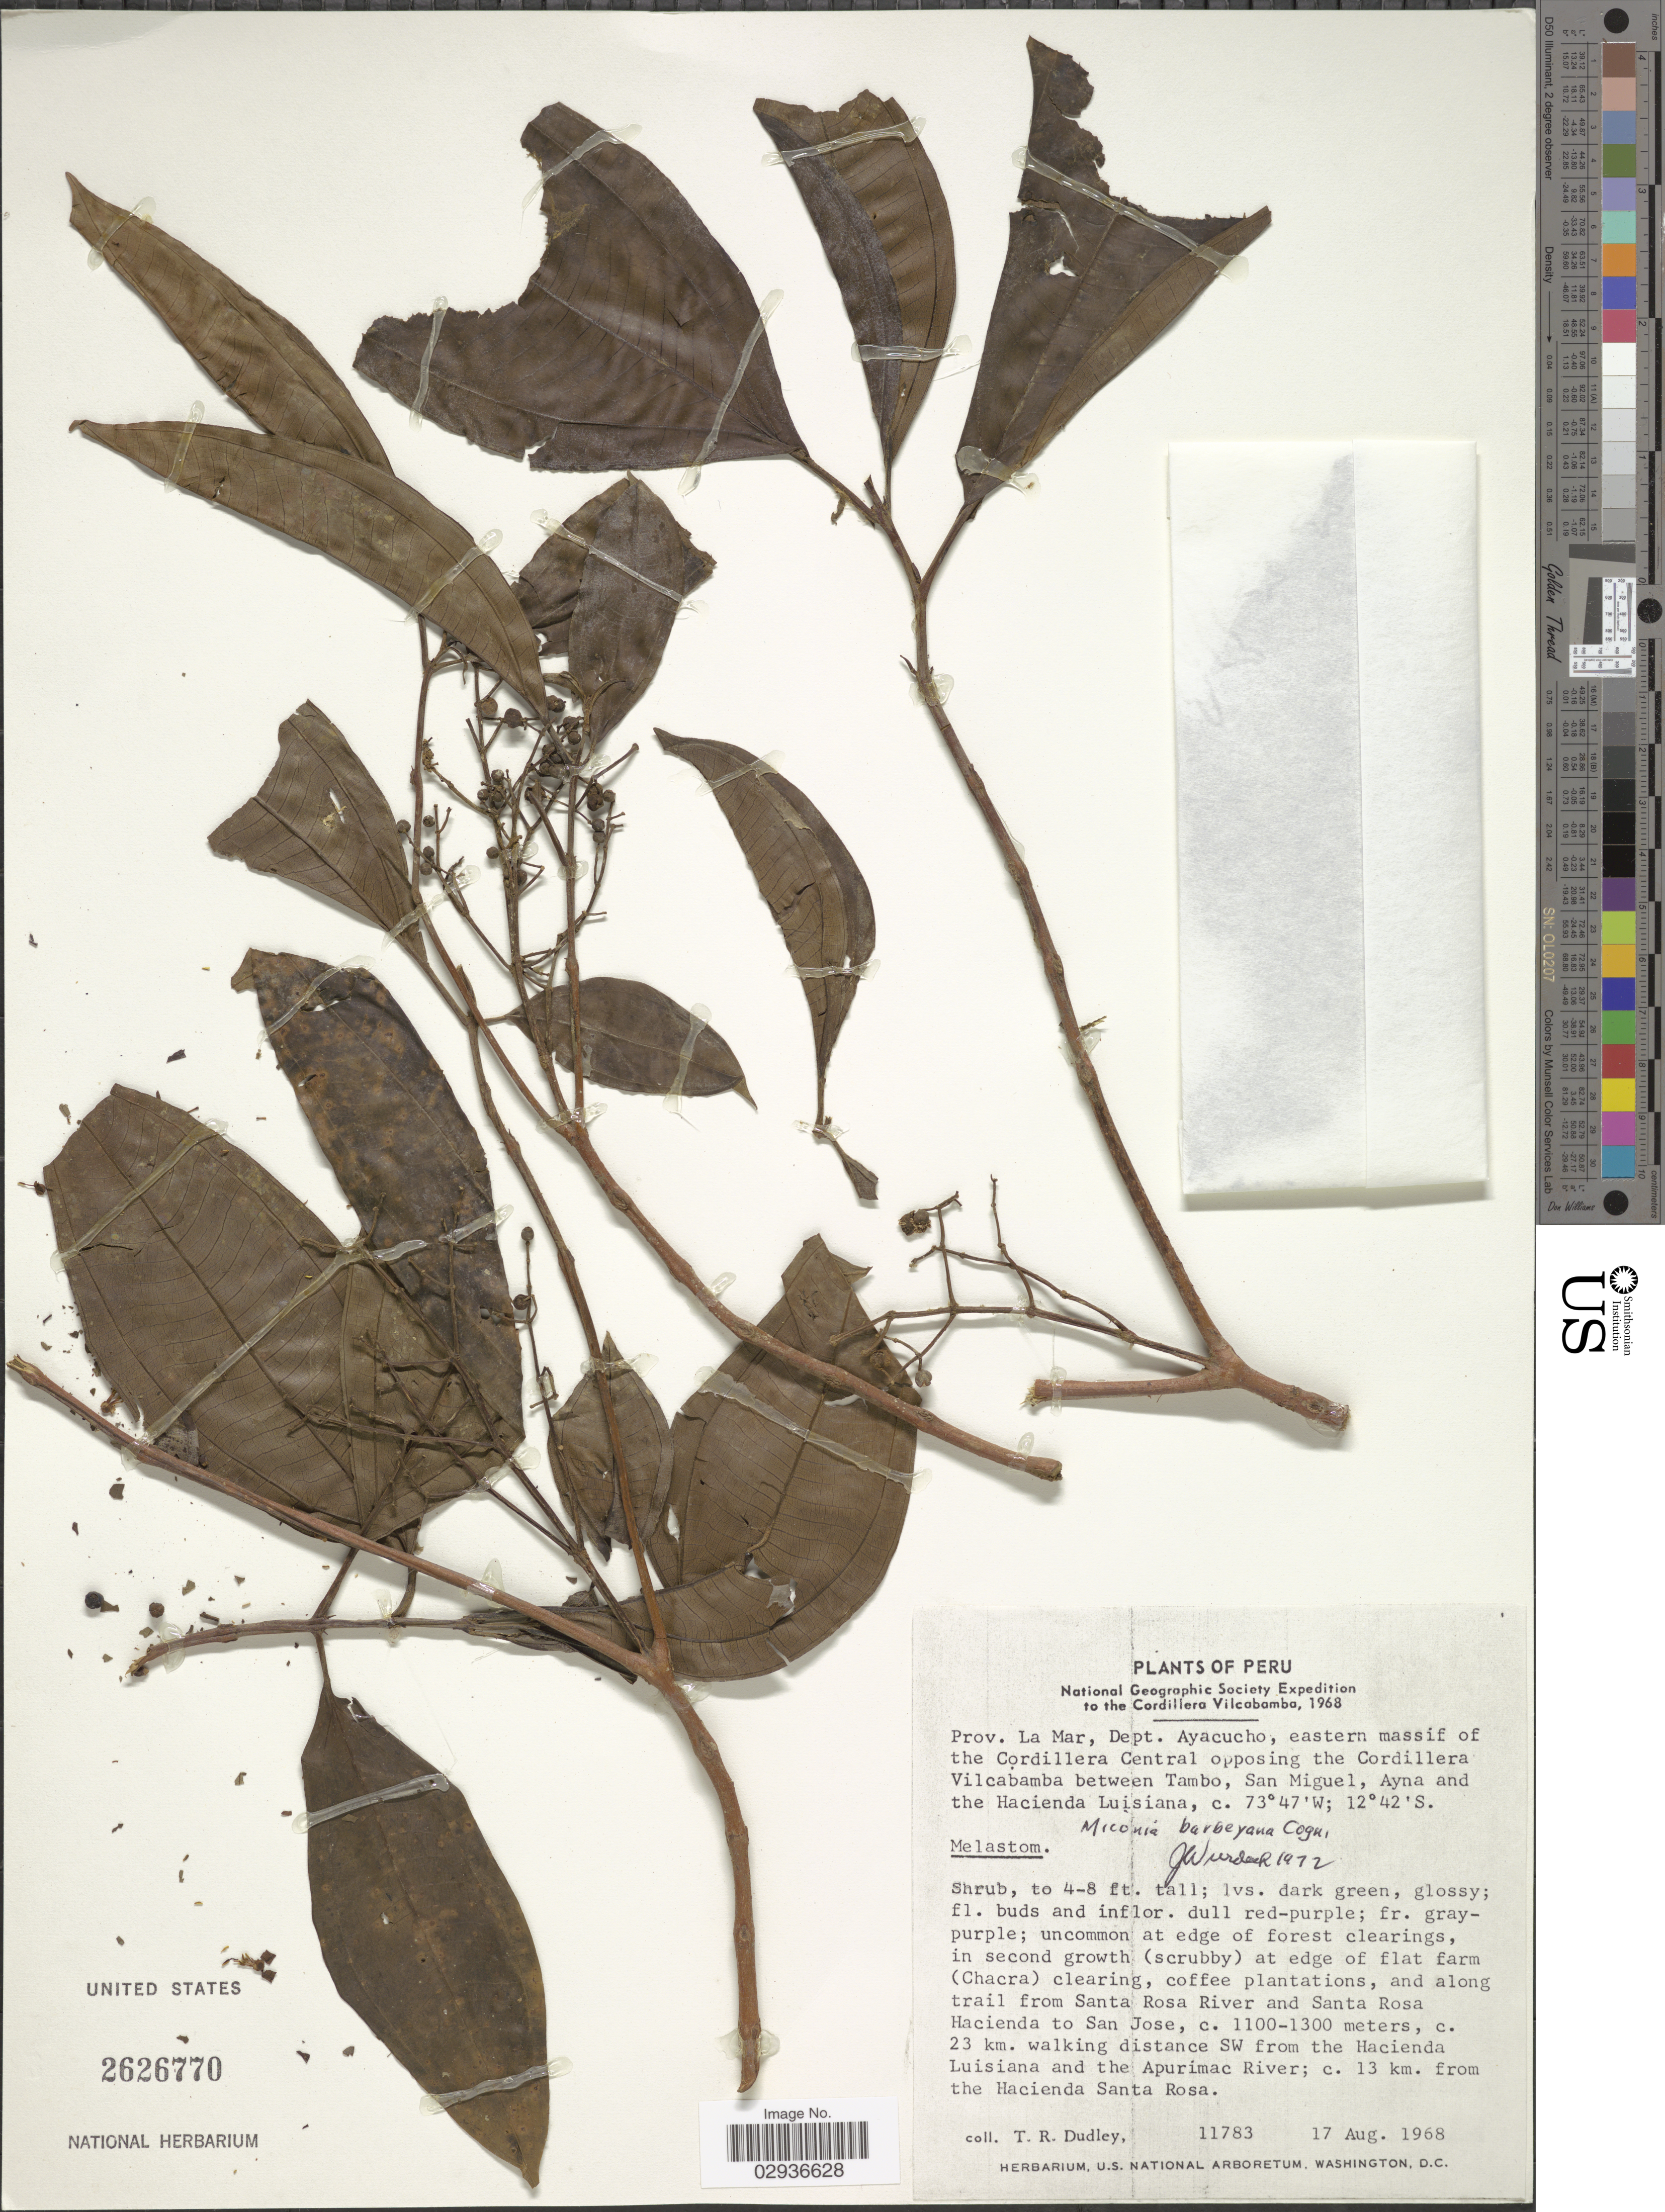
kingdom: Plantae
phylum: Tracheophyta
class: Magnoliopsida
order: Myrtales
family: Melastomataceae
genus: Miconia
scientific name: Miconia barbeyana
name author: Cogn.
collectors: T. R. Dudley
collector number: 11783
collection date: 1968-08-17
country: Peru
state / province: Ayacucho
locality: Prov. La Mar, Dept. Ayacucho, eastern massif of the Cordillera Central opposing the Cordillera Vilcabamba between Tambo, San Miguel, Ayna and the Hacienda Luisiana. along trail from Santa Rosa River and Santa Rosa. Hacienda to San Jose, c.23 km. walking distance SW from the Hacienda Luisiana and the Apurimac River; c. 13 km. from the Hacienda Santa Rosa.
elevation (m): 1100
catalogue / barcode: US 2626770